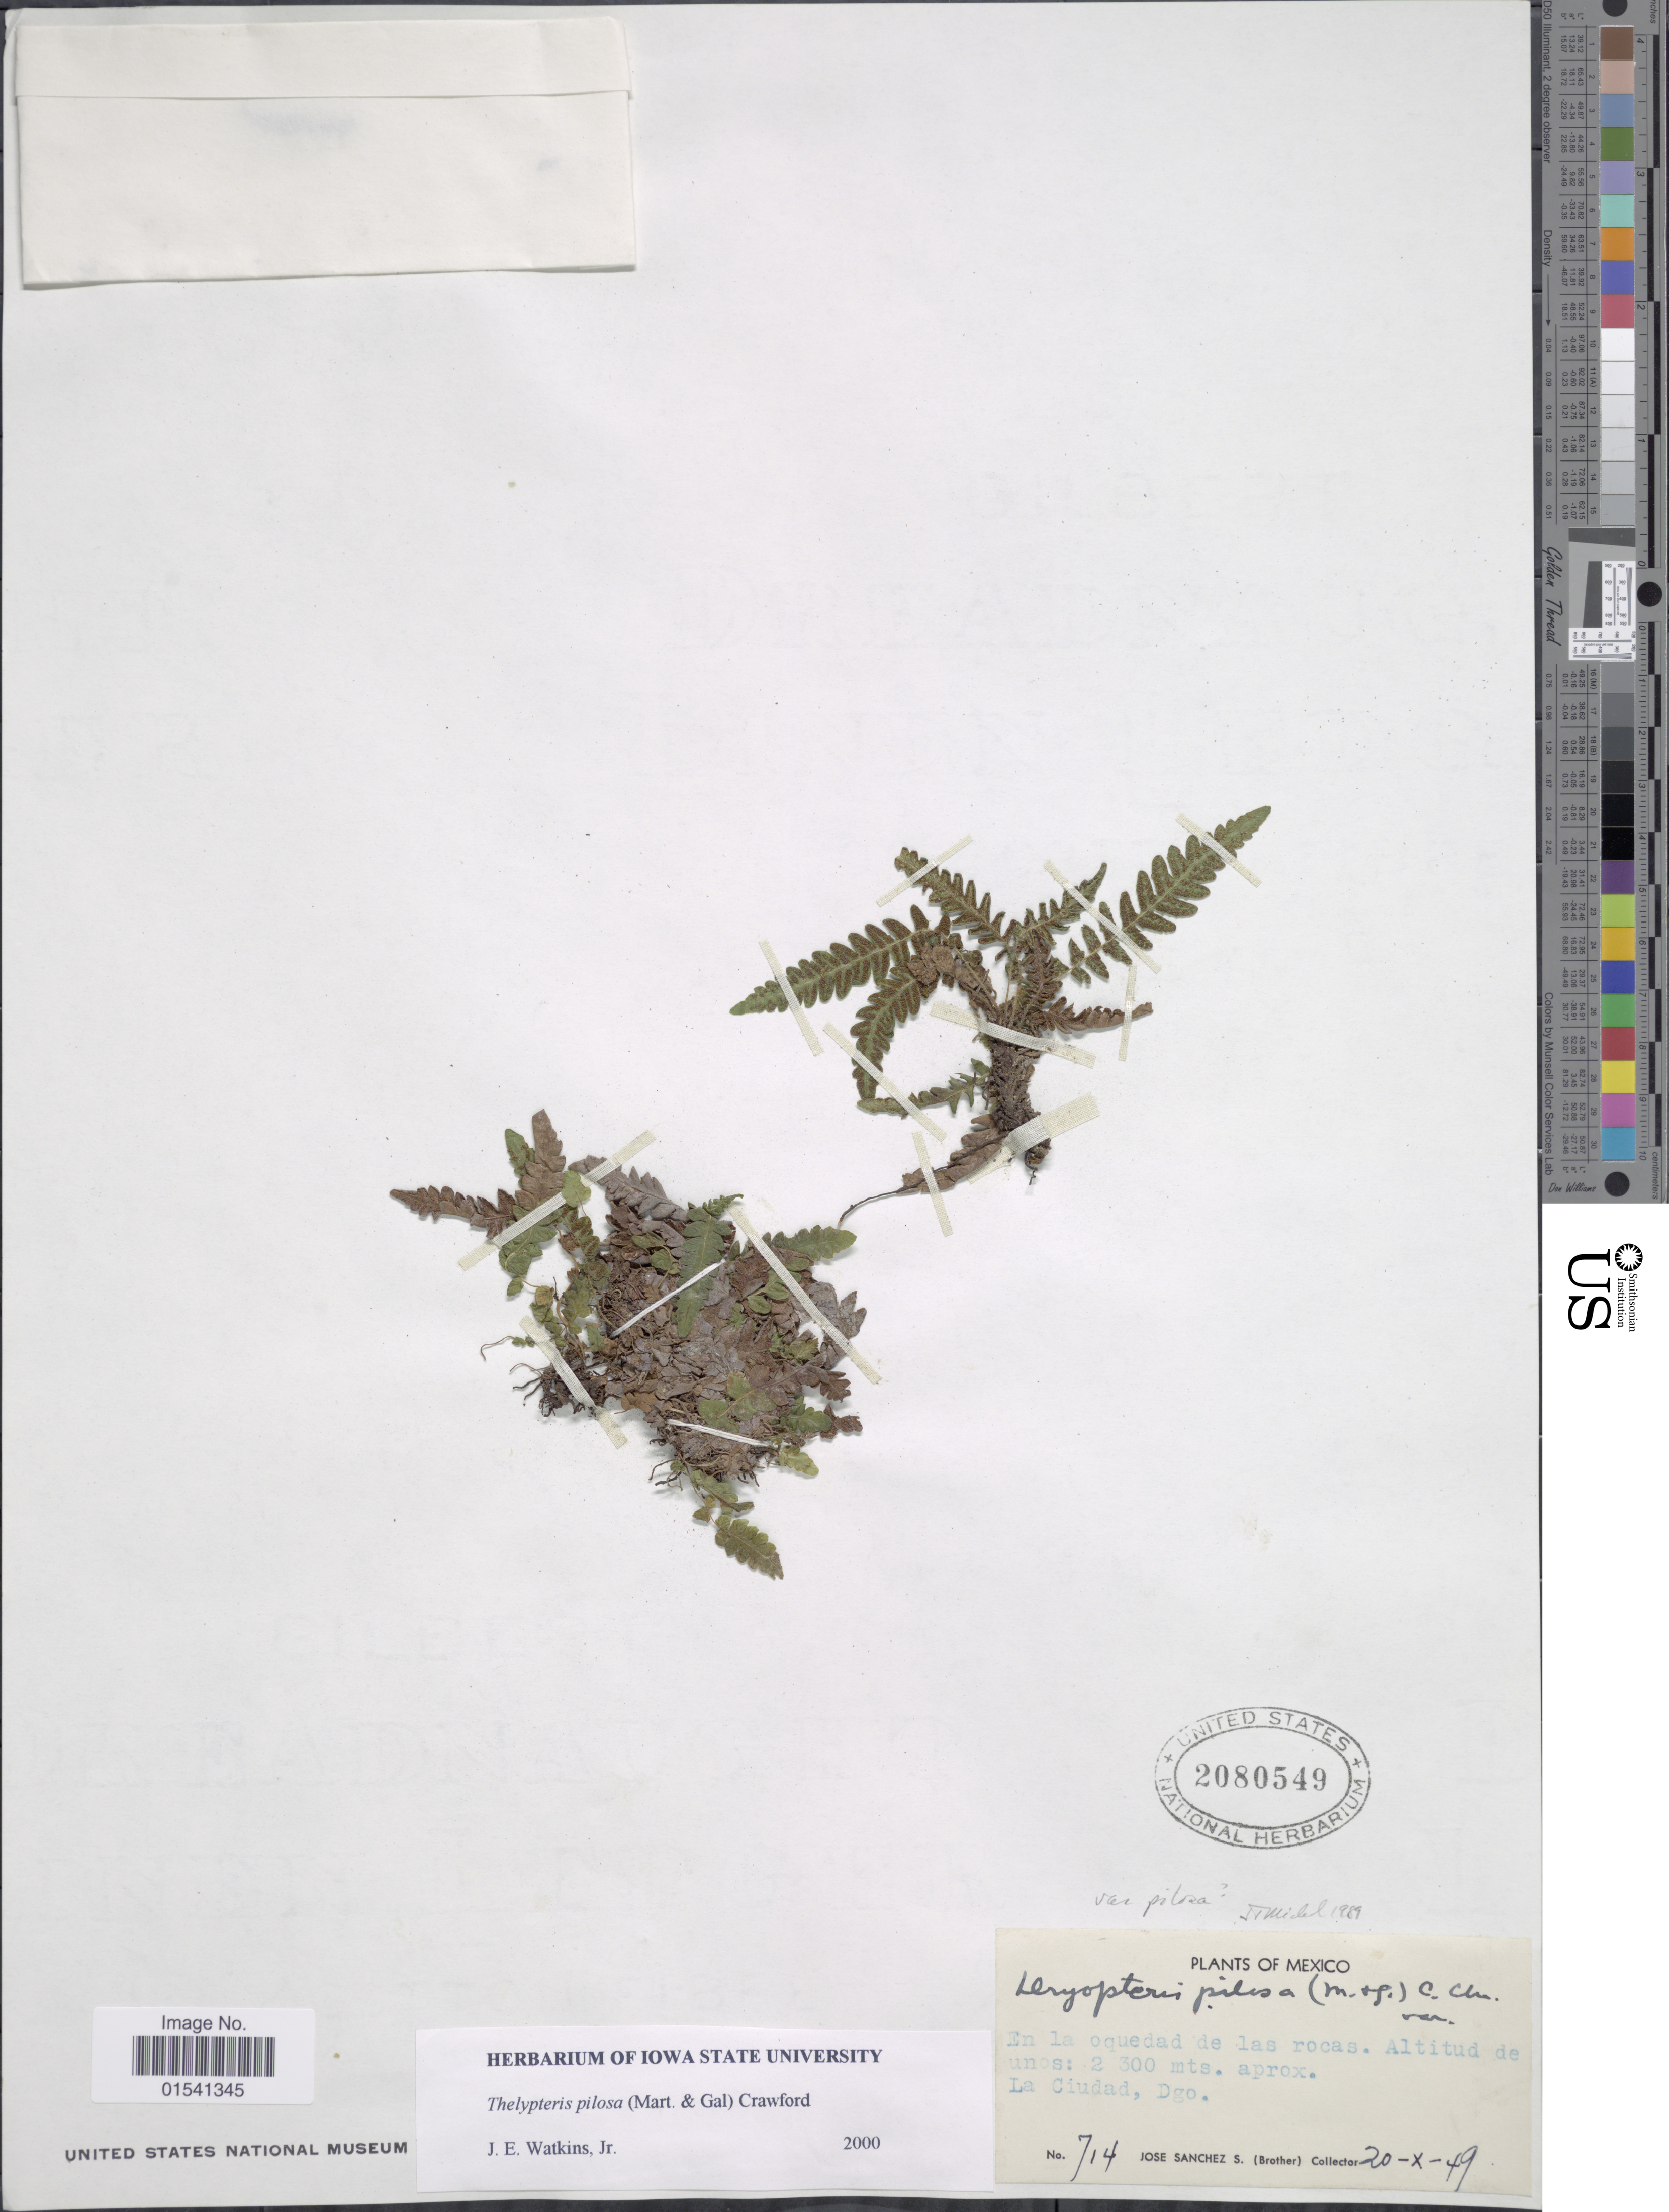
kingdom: Plantae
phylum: Tracheophyta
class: Polypodiopsida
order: Polypodiales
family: Thelypteridaceae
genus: Stegnogramma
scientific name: Stegnogramma pilosa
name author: (M. Martens & Galeotti) K. Iwats.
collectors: J. Sanchez S.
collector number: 714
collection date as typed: Transcribed d/m/y: 20/10/49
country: Mexico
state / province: Durango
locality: La Ciudad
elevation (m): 2300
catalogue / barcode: US 2080549